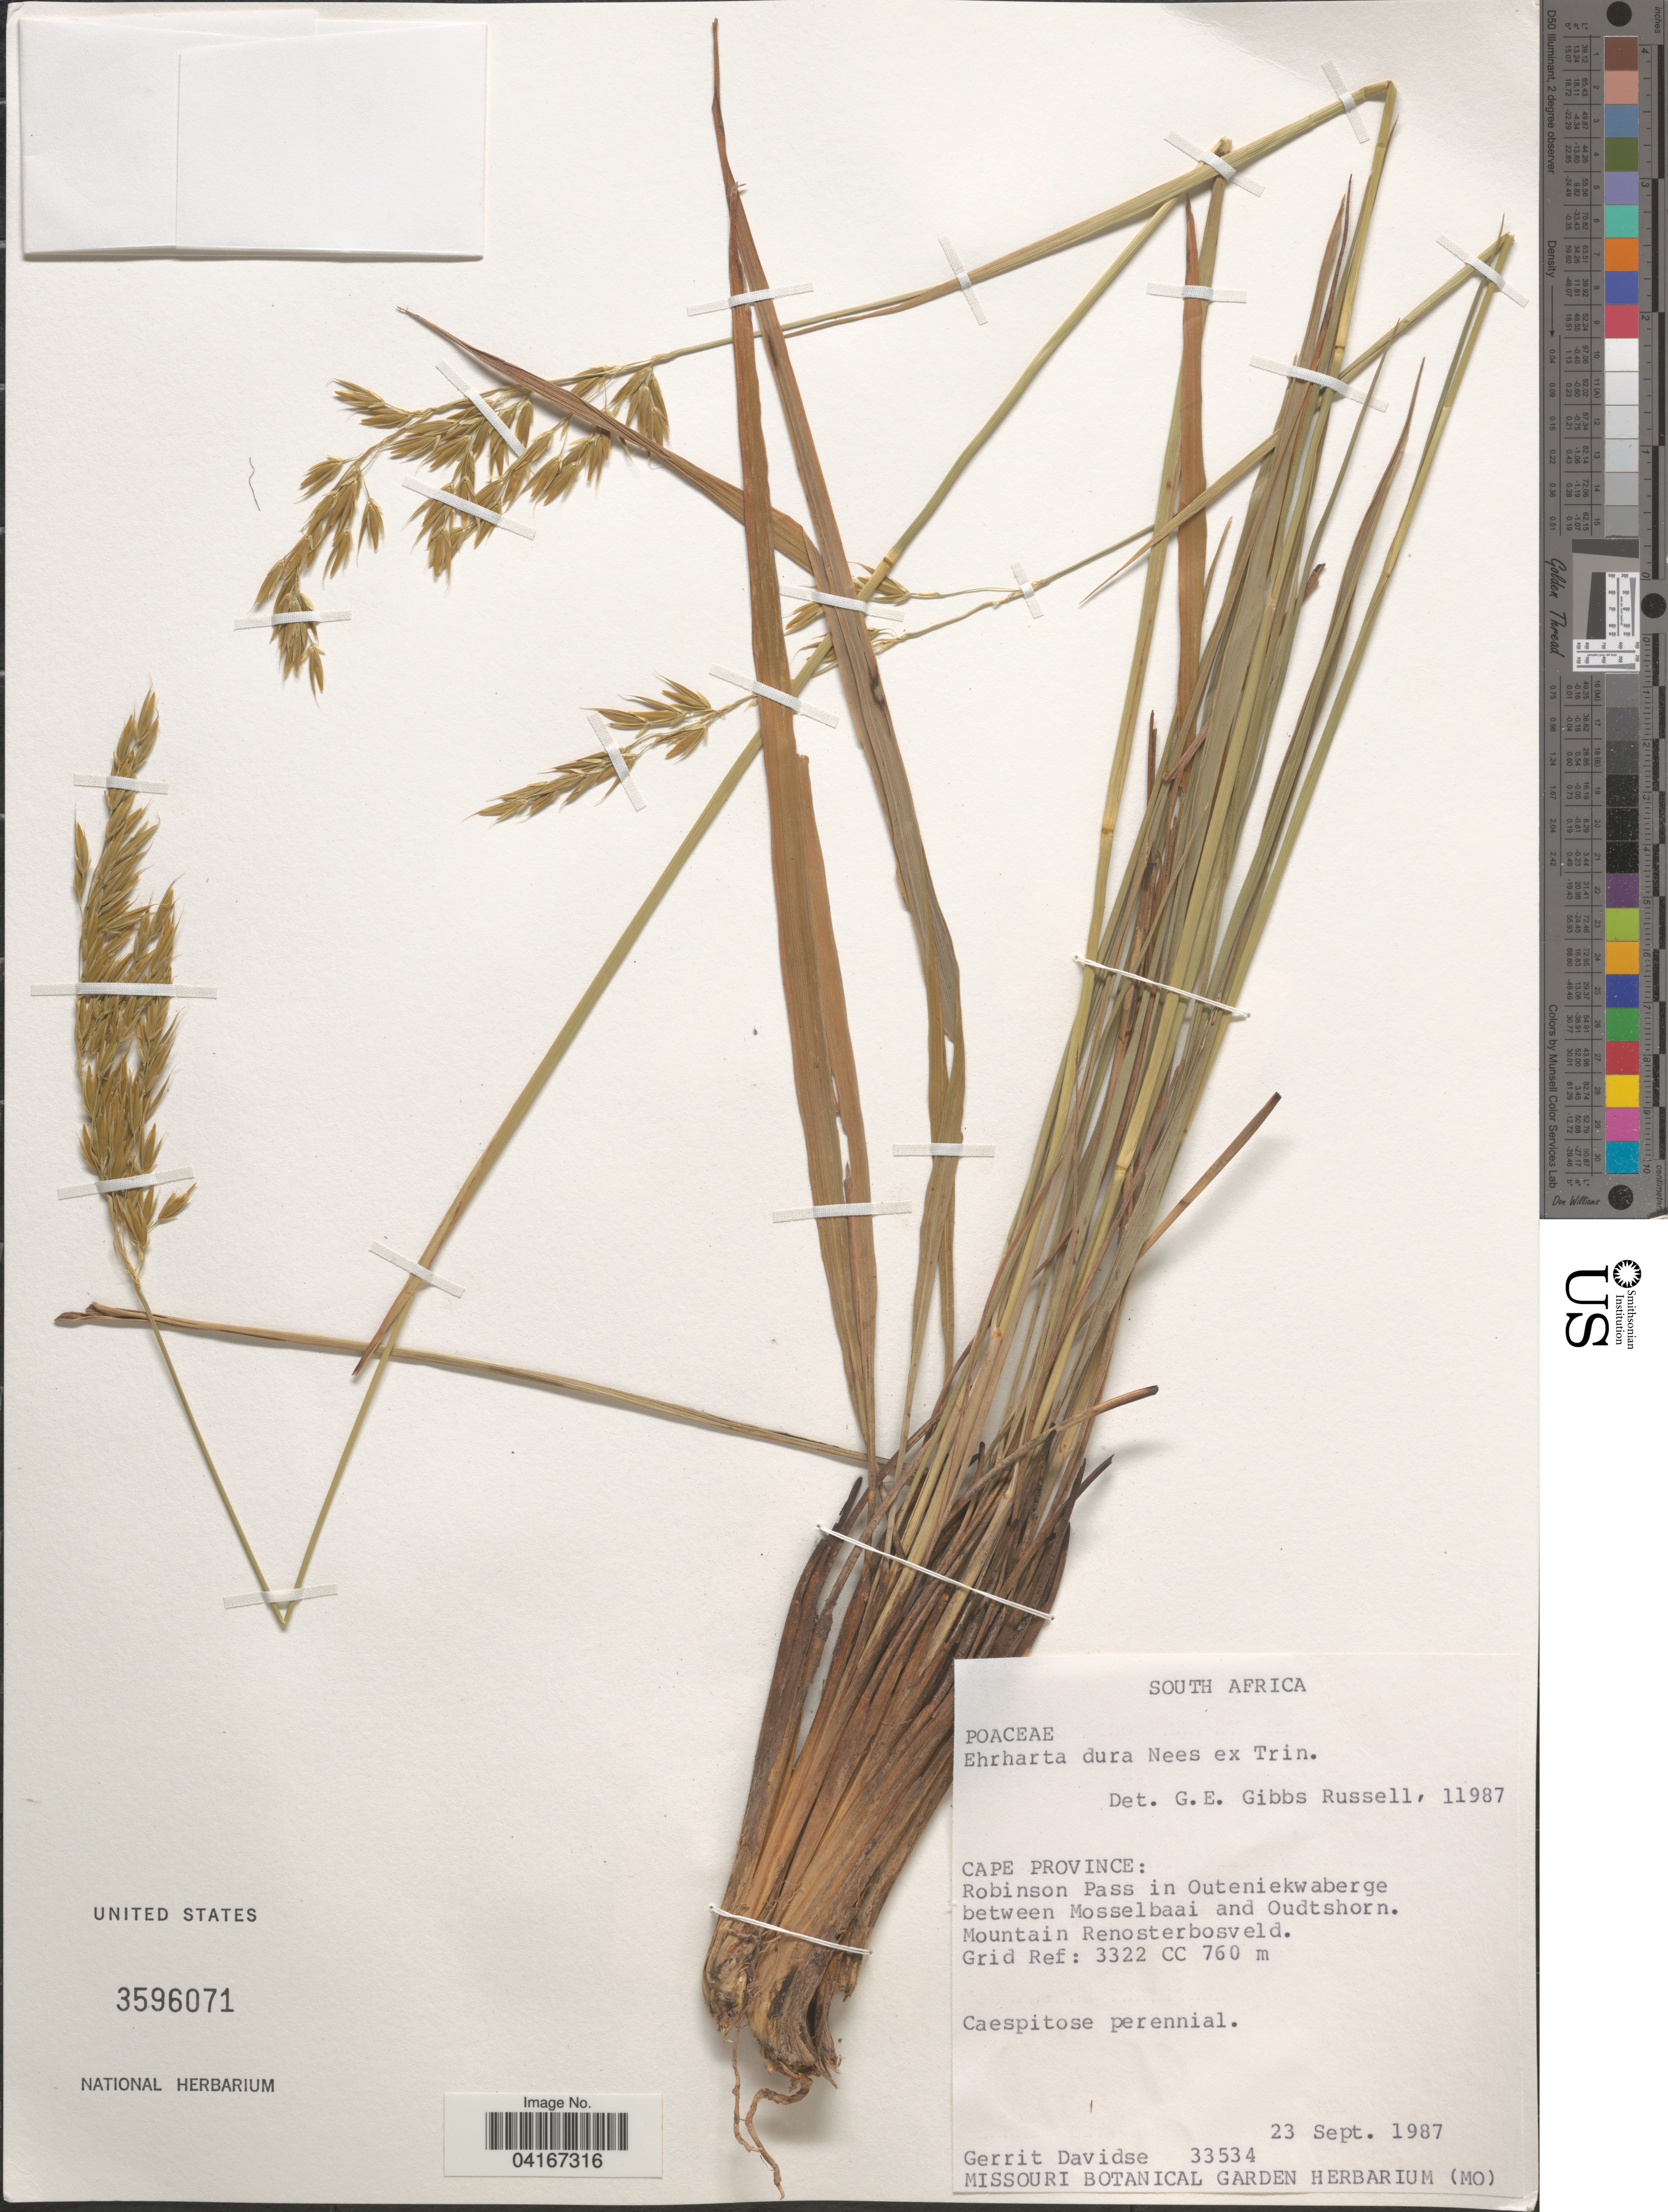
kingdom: Plantae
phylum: Tracheophyta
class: Liliopsida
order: Poales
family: Poaceae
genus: Ehrharta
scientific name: Ehrharta dura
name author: Nees ex Trin.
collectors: G. Davidse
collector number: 33534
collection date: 1987-09-23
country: South Africa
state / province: Western Cape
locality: Robinson Pass in Outeniekwaberge between Mosselbaai and Oudtshorn. Mountain Renosterbosveld. Grid Ref: 3322 CC.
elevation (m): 760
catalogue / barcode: US 3596071